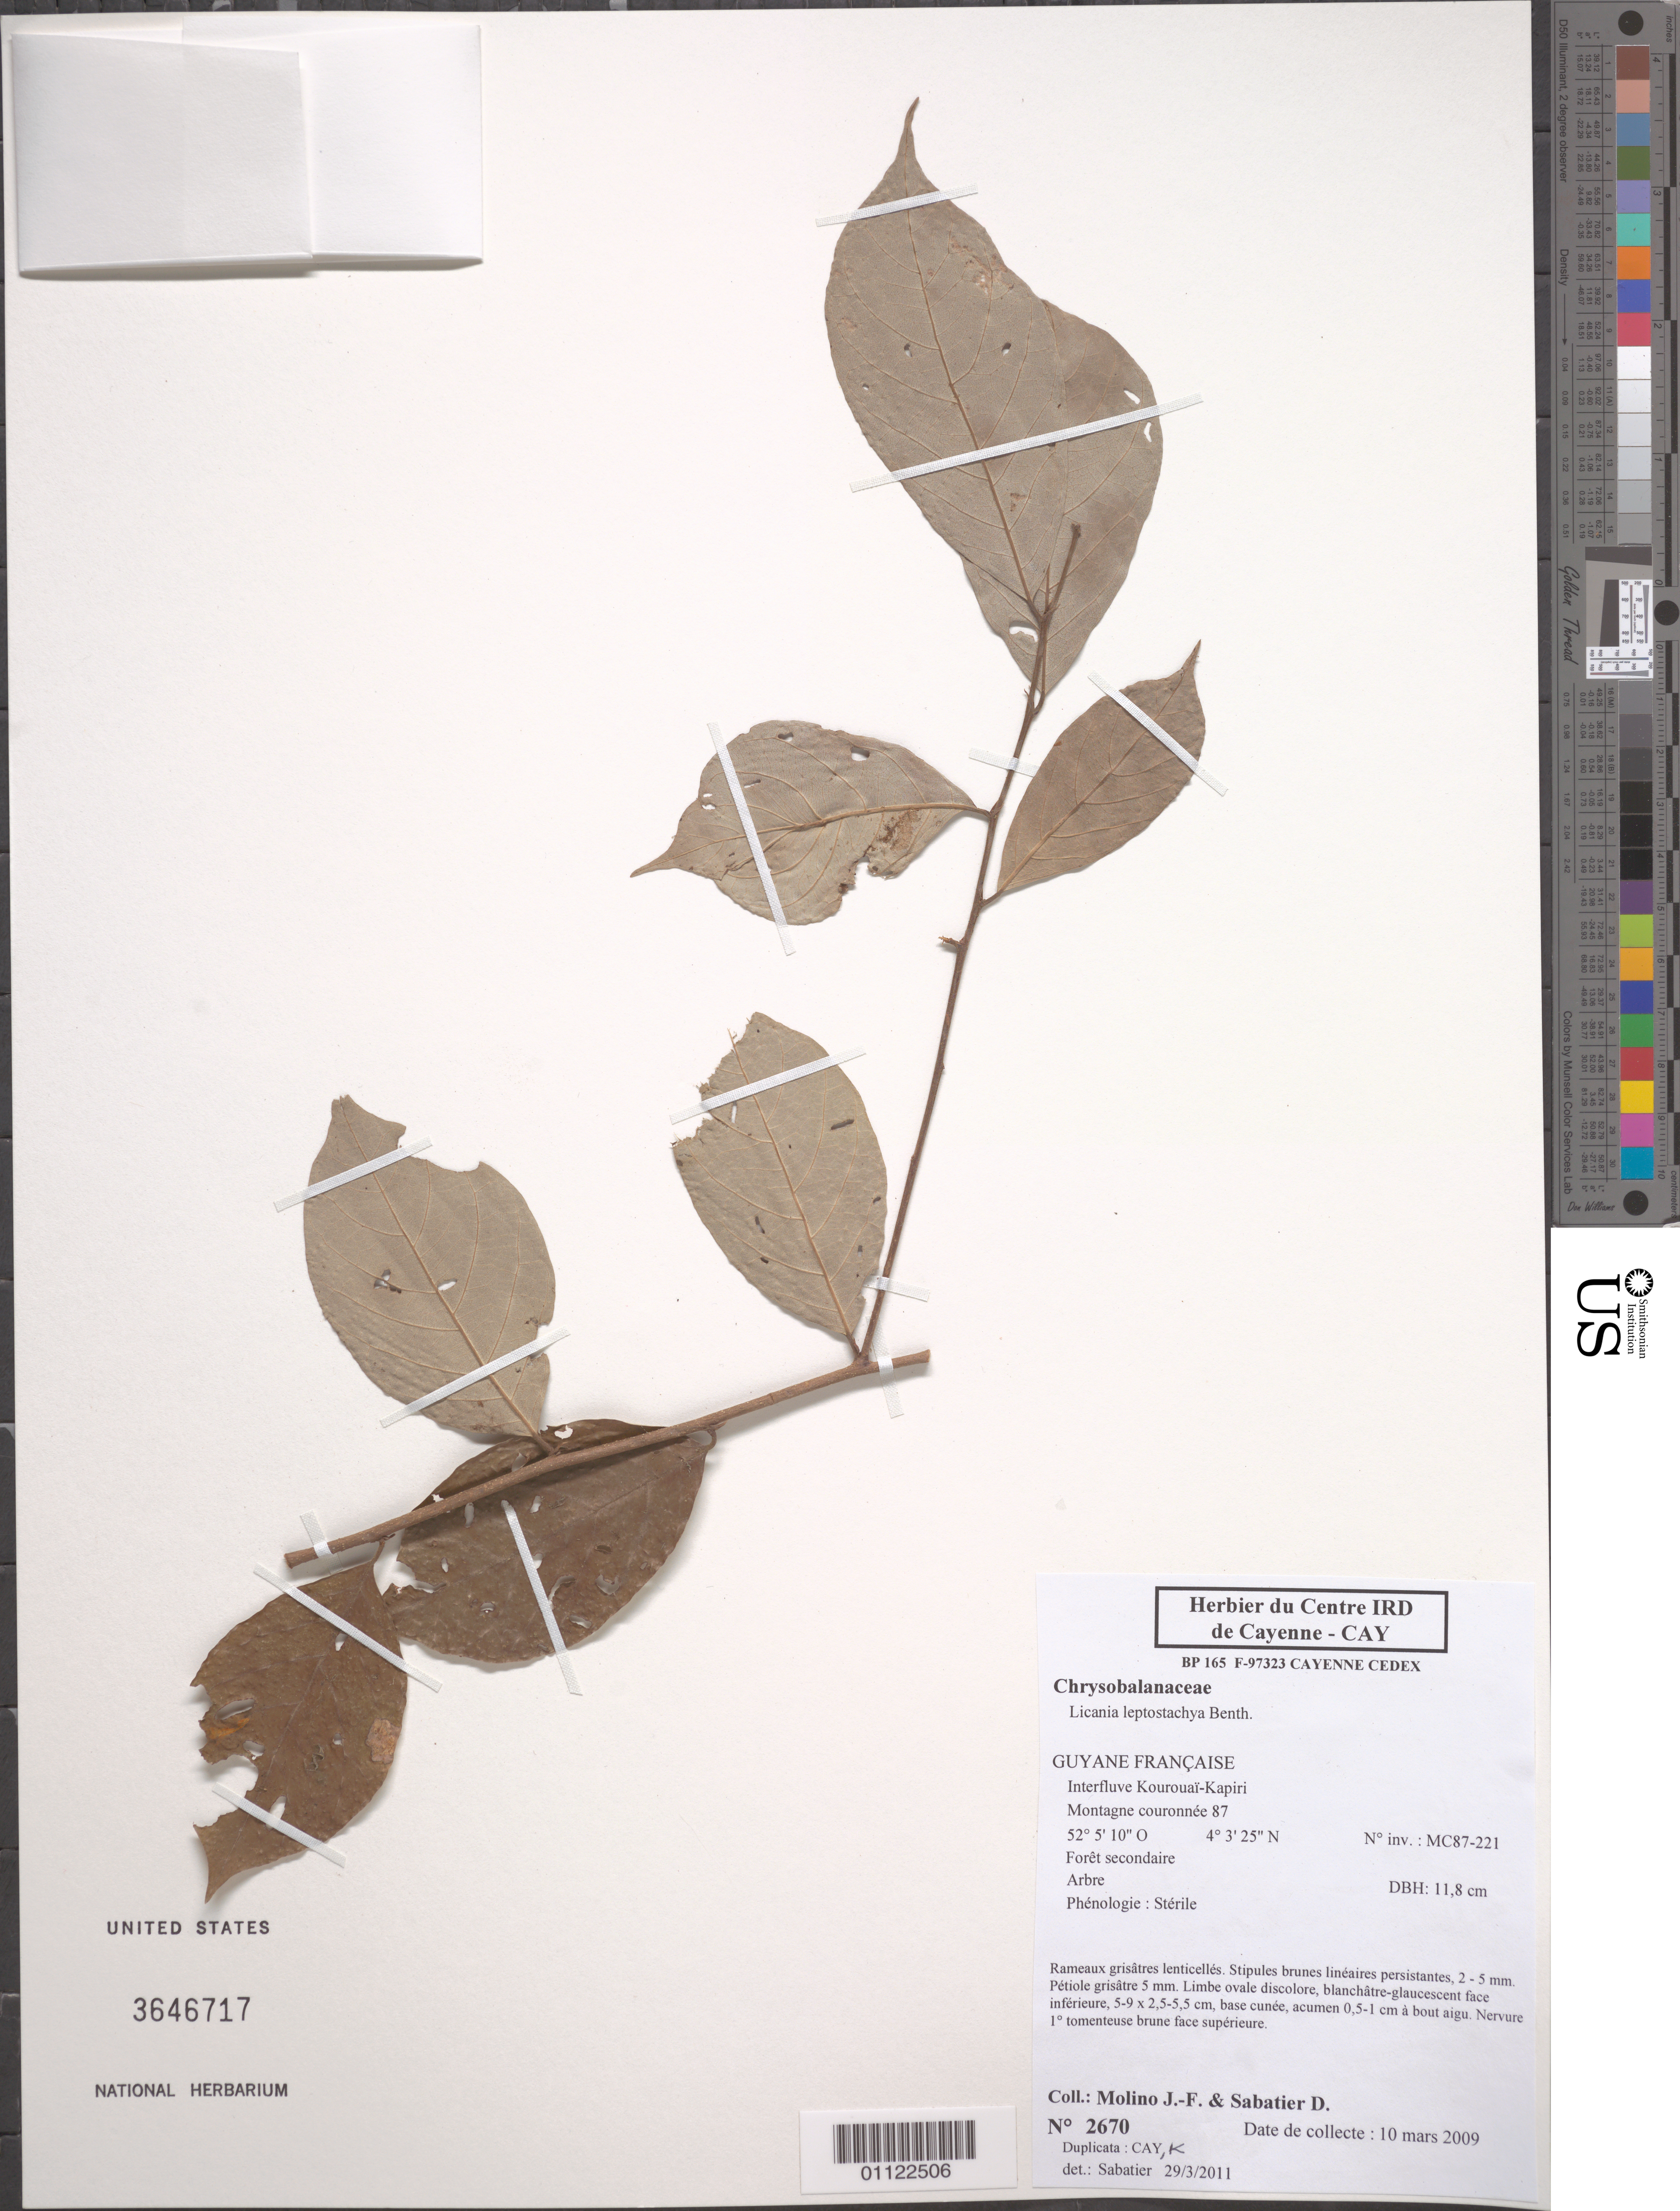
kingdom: Plantae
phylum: Tracheophyta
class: Magnoliopsida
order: Malpighiales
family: Chrysobalanaceae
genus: Licania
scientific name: Licania leptostachya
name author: Benth.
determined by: Sabatier, D.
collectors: J. Molino & D. Sabatier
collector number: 2670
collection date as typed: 10-Mar-09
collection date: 2009-03-10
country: French Guiana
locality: Interfluve Korourouaï-Kapiri. Montagne couronnée 87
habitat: Foret secondaire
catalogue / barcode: US 3646717